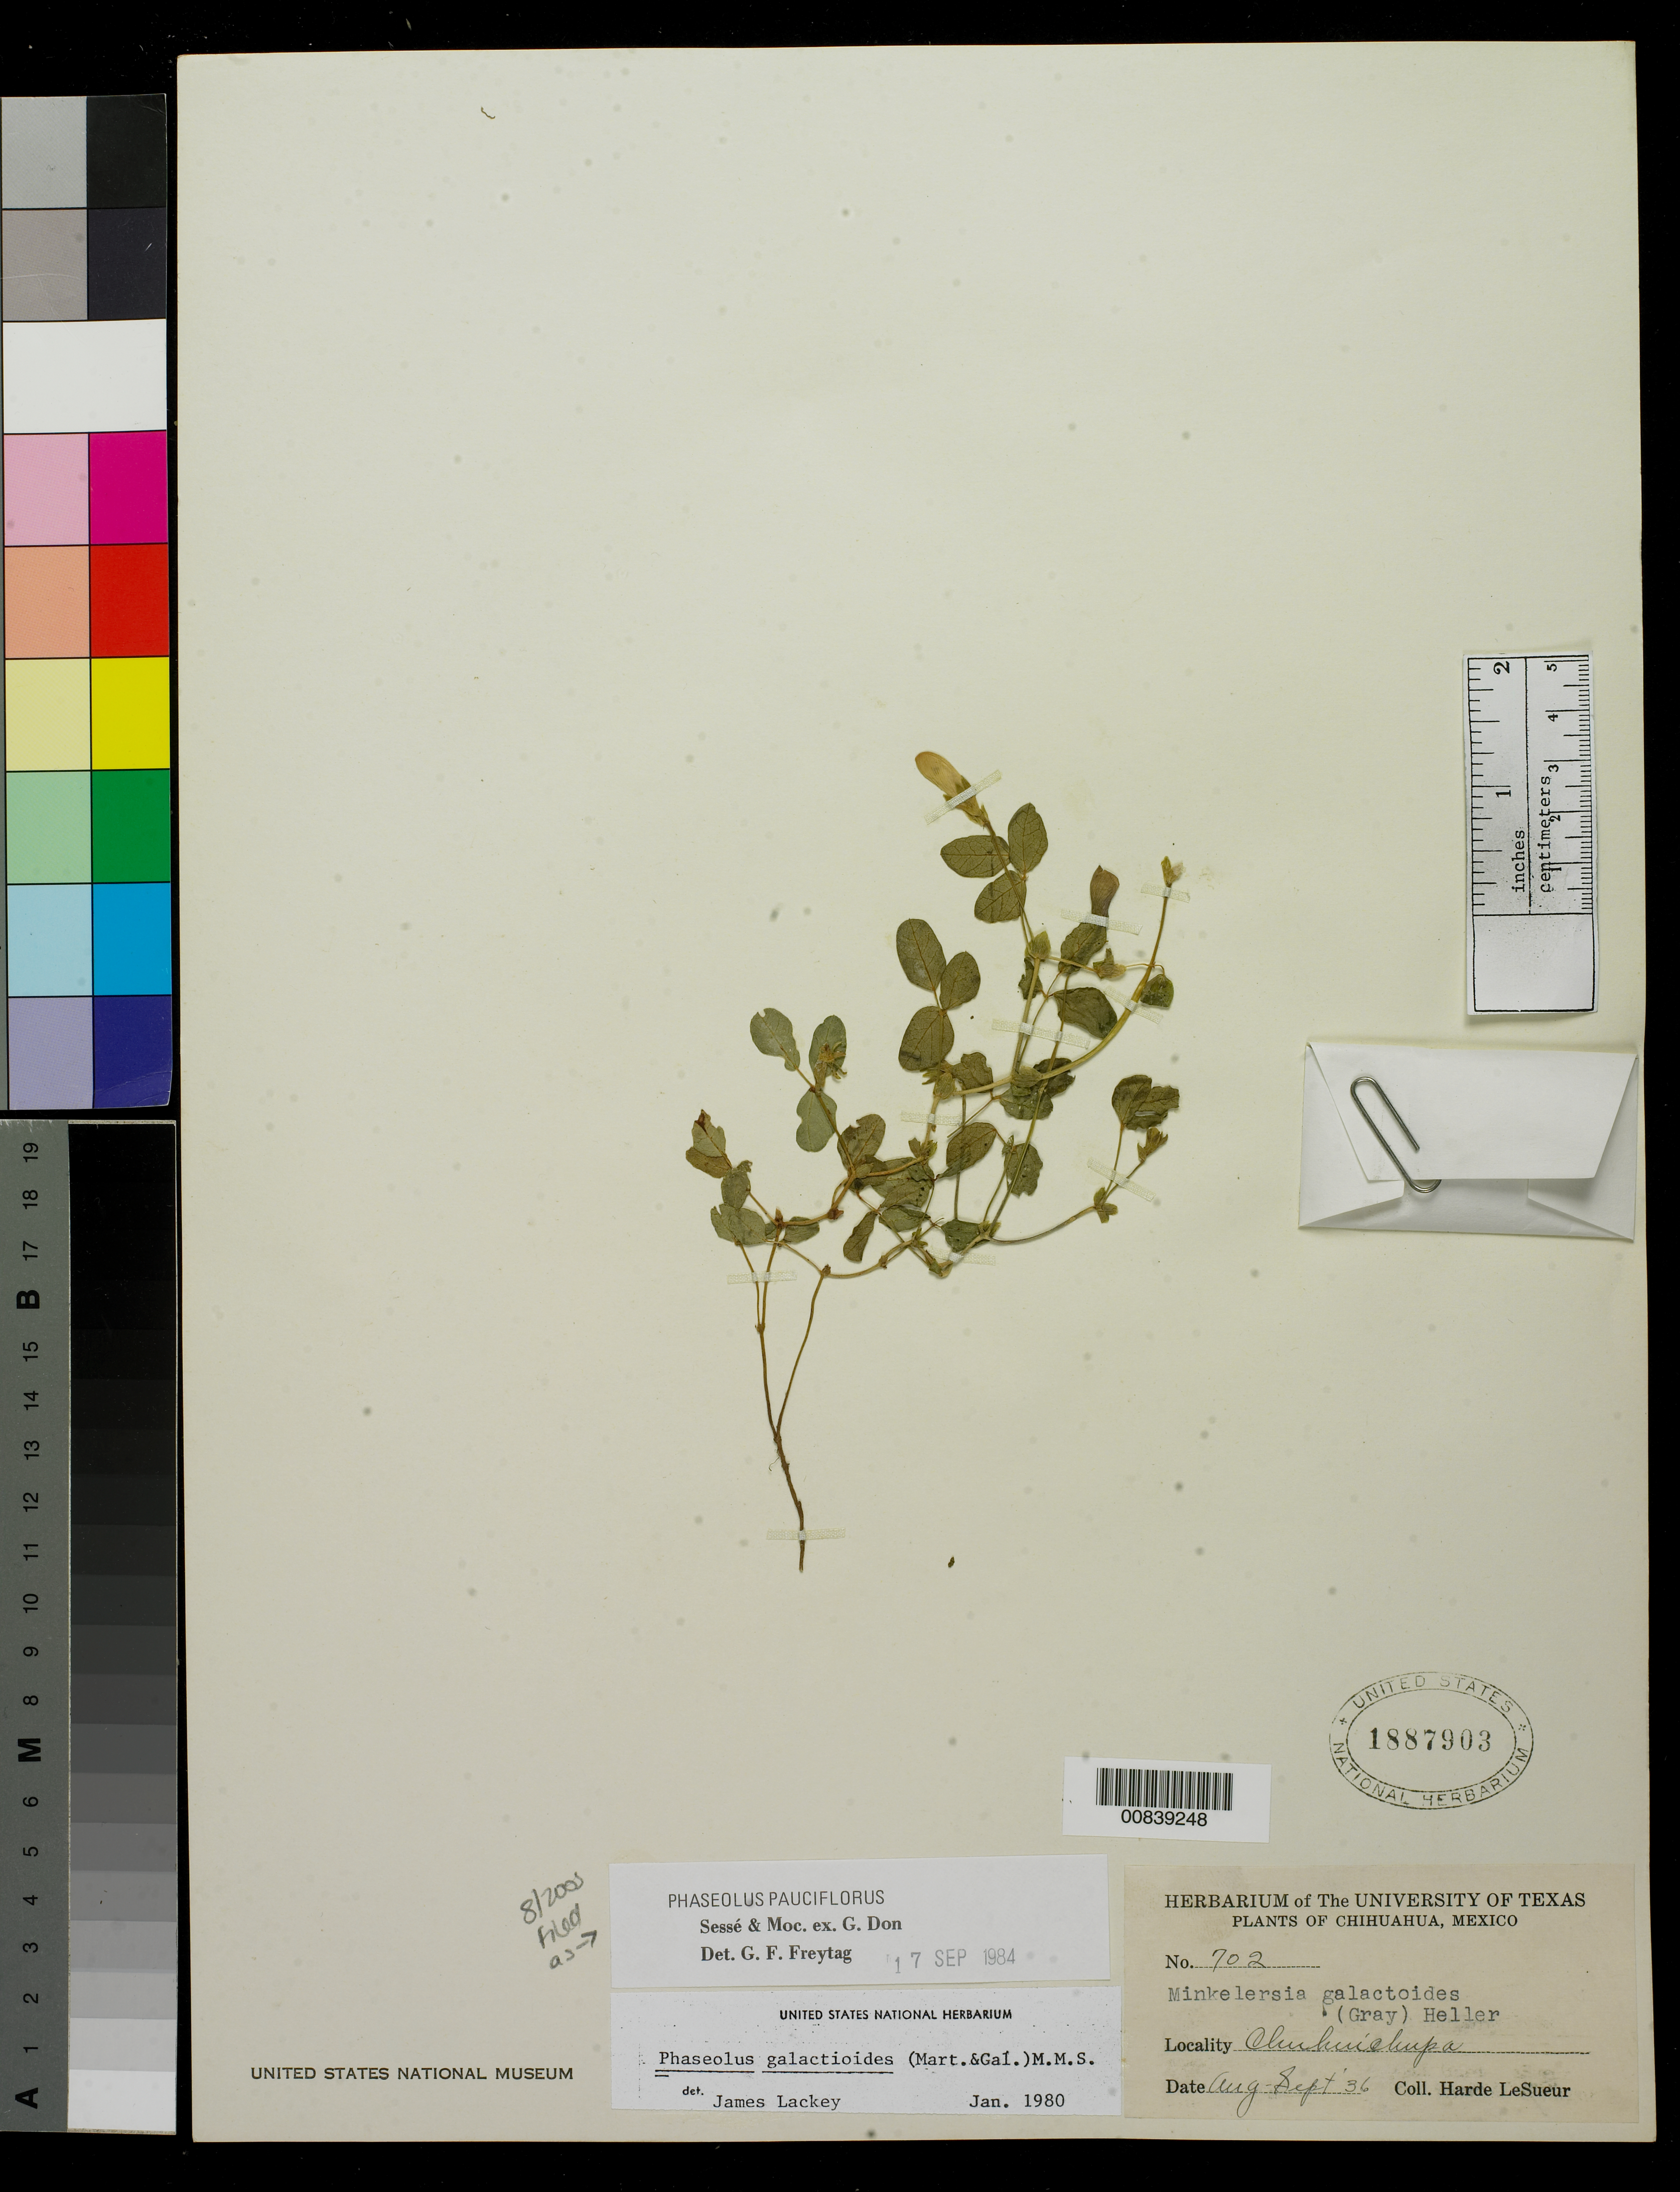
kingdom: Plantae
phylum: Tracheophyta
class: Magnoliopsida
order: Fabales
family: Fabaceae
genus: Phaseolus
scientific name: Phaseolus pauciflorus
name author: Sessé & Moc. ex G. Don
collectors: D. H. LeSueur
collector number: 702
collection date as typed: Aug 1936 to -- Sep 1936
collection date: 1936-08/1936-09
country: Mexico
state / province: Chihuahua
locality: Chuichupa, Chihuahua.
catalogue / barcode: US 1887903